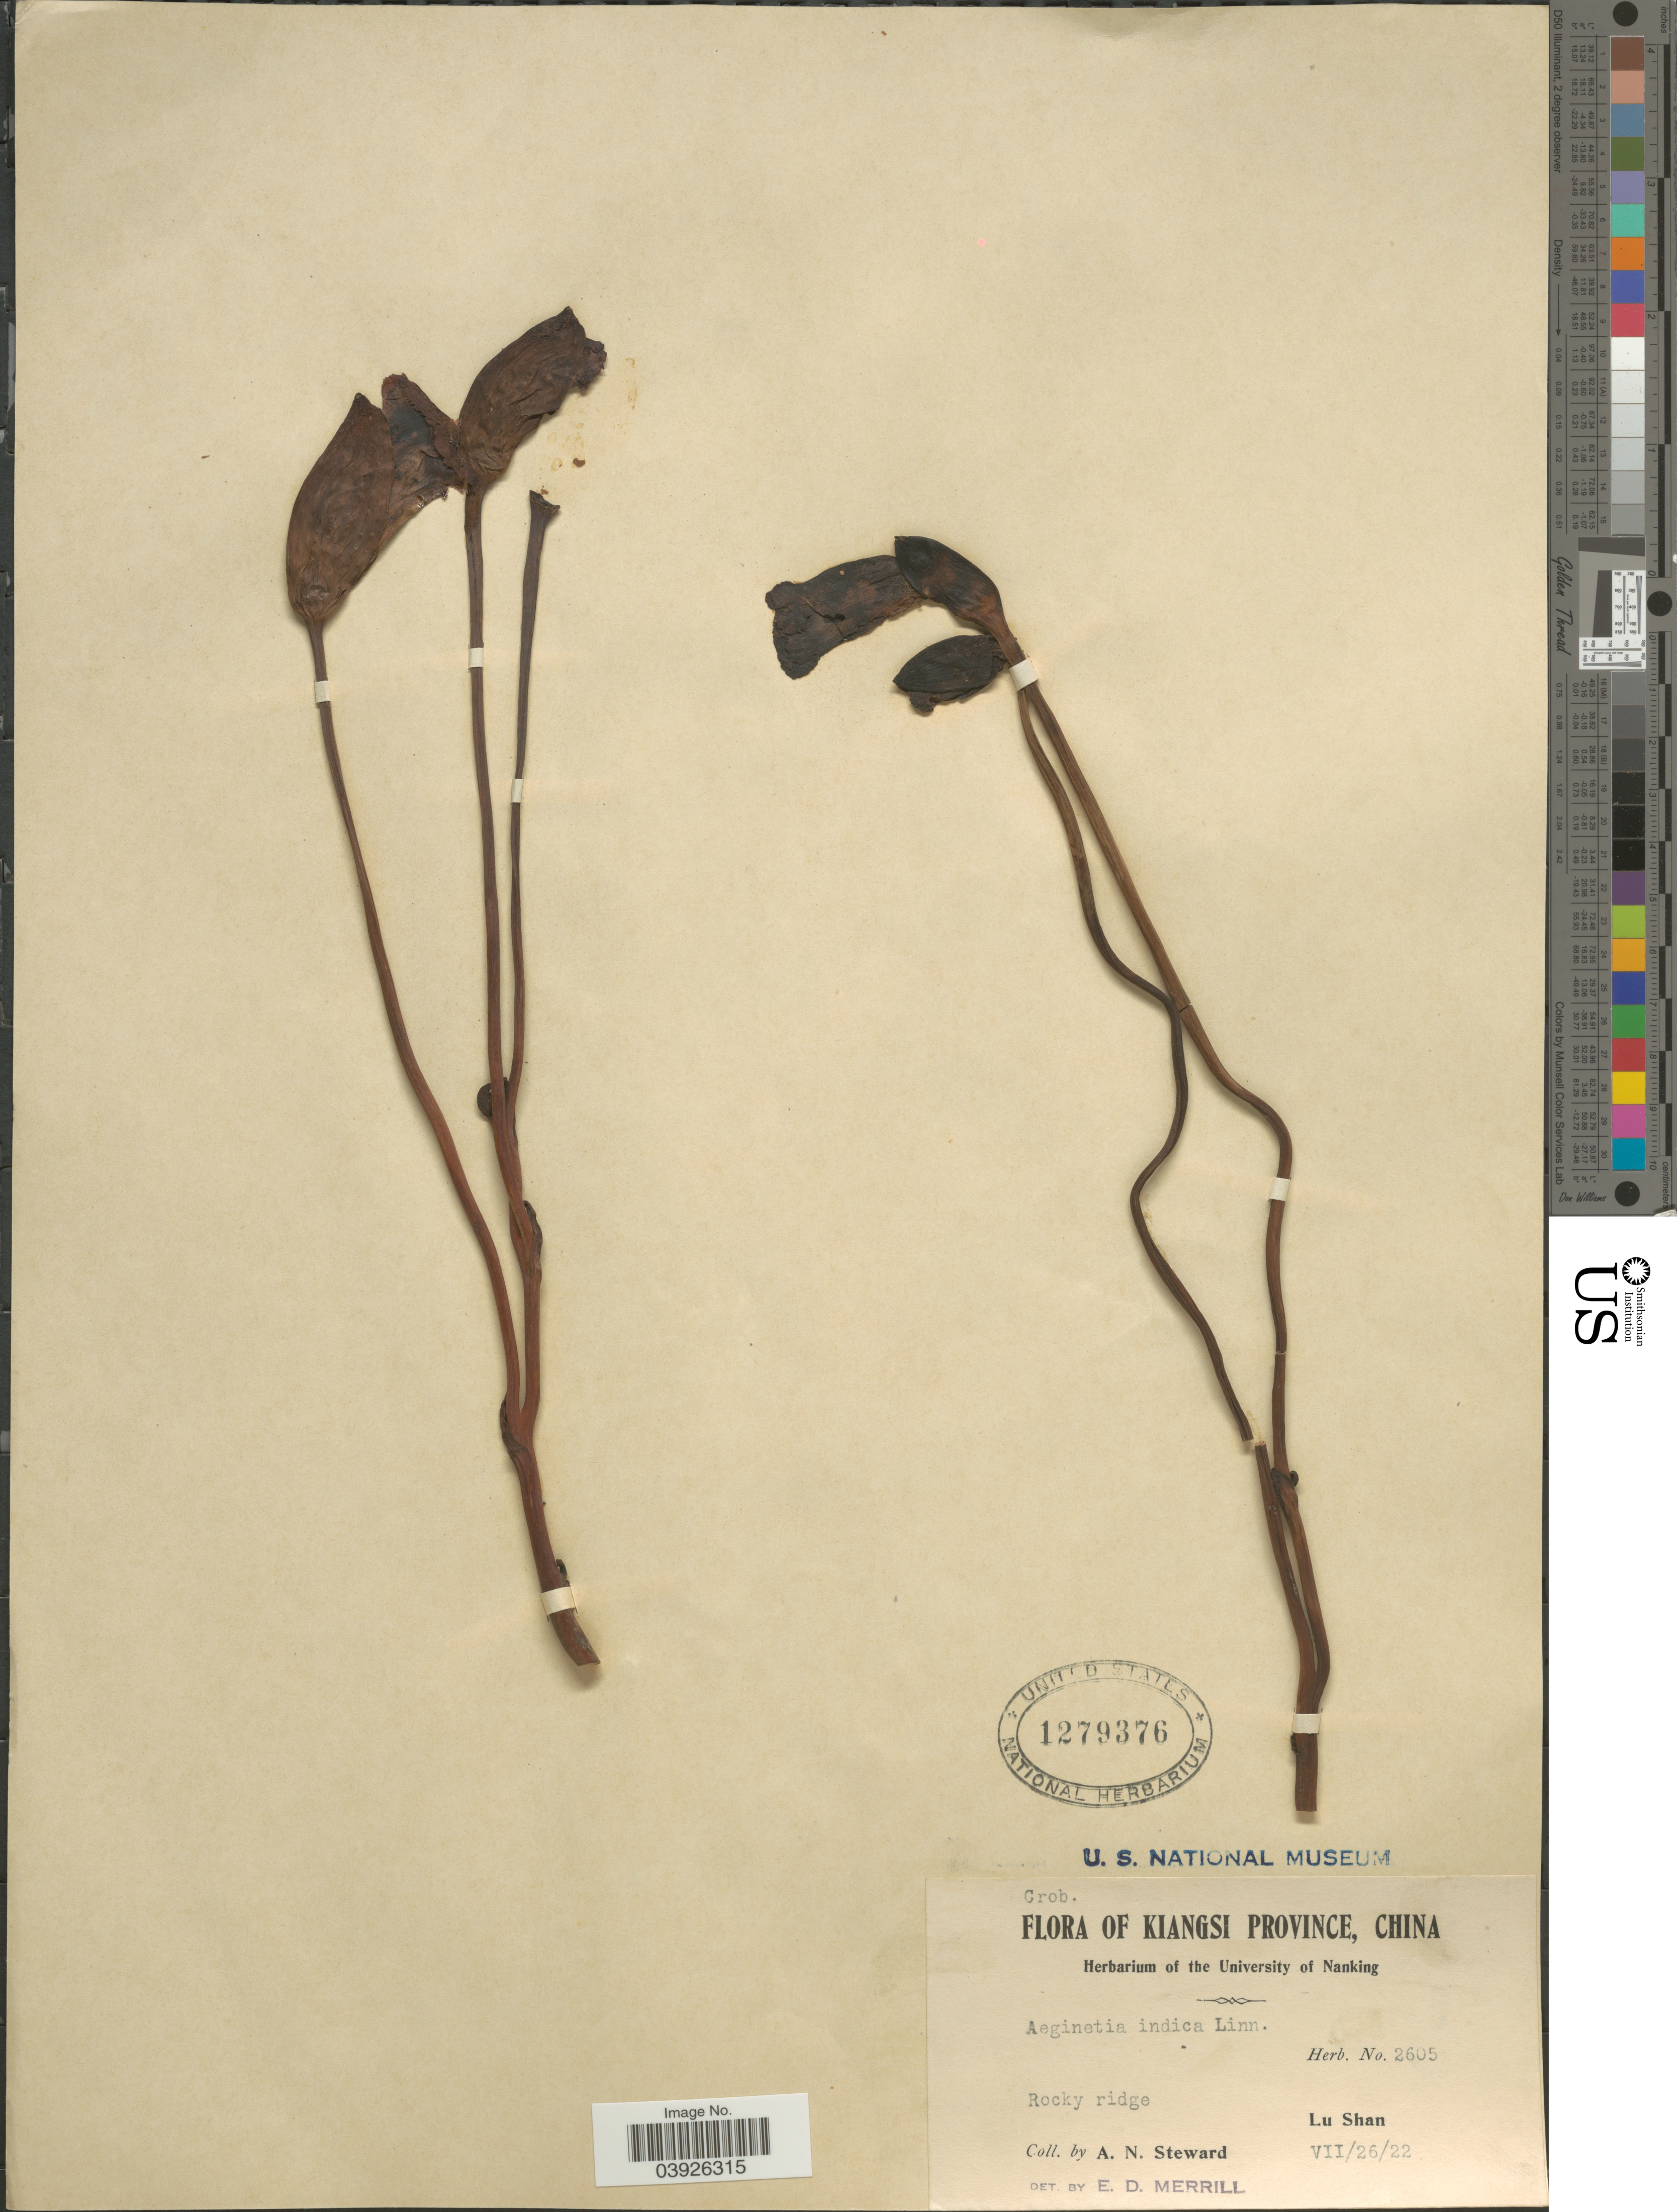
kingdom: Plantae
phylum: Tracheophyta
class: Magnoliopsida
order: Lamiales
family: Orobanchaceae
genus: Aeginetia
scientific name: Aeginetia indica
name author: L.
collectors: A. N. Steward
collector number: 2605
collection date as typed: Transcribed d/m/y: 26/7/22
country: China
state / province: Jiangxi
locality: Kiangsi Province. Lu Shan.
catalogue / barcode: US 1279376